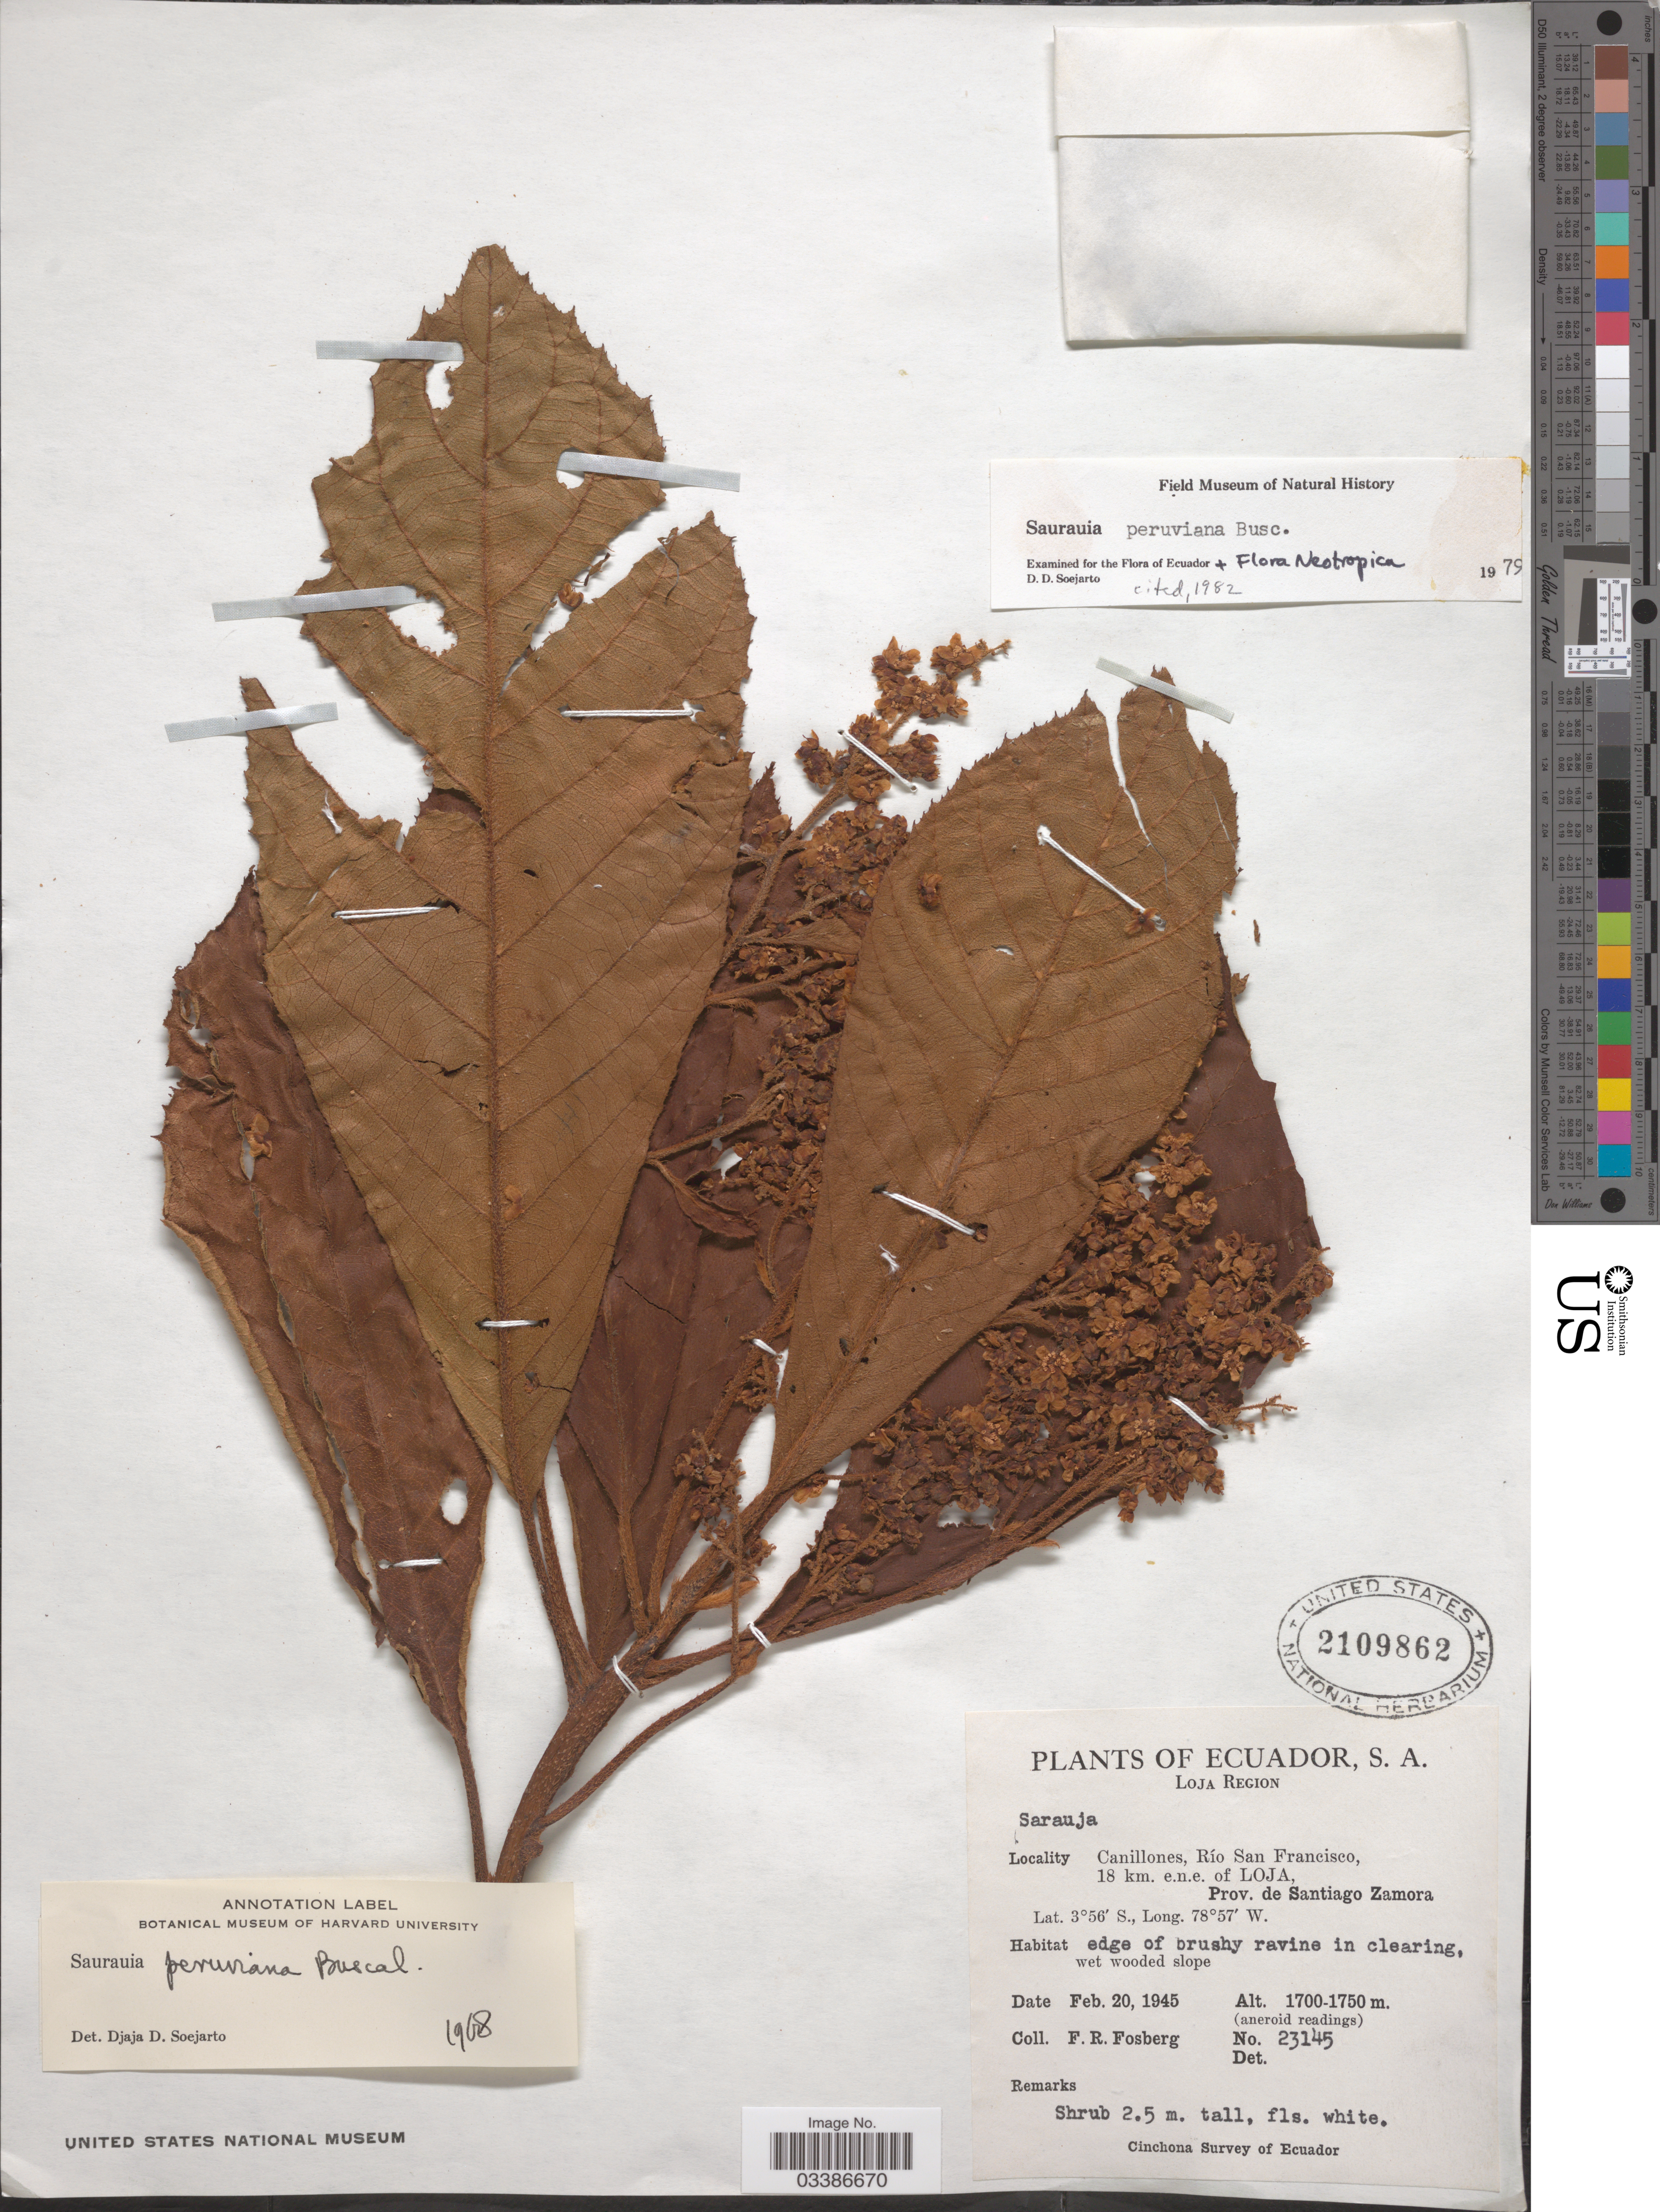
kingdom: Plantae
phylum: Tracheophyta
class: Magnoliopsida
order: Ericales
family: Actinidiaceae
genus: Saurauia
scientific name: Saurauia peruviana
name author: Buscal.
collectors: F. R. Fosberg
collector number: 23145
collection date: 1945-02-20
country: Ecuador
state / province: Loja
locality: Loja Region. Canillones, Río San Francisco, 18 km. e.n.e. of Loja, Prov. de Santiago Zamora.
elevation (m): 1700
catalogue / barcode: US 2109862